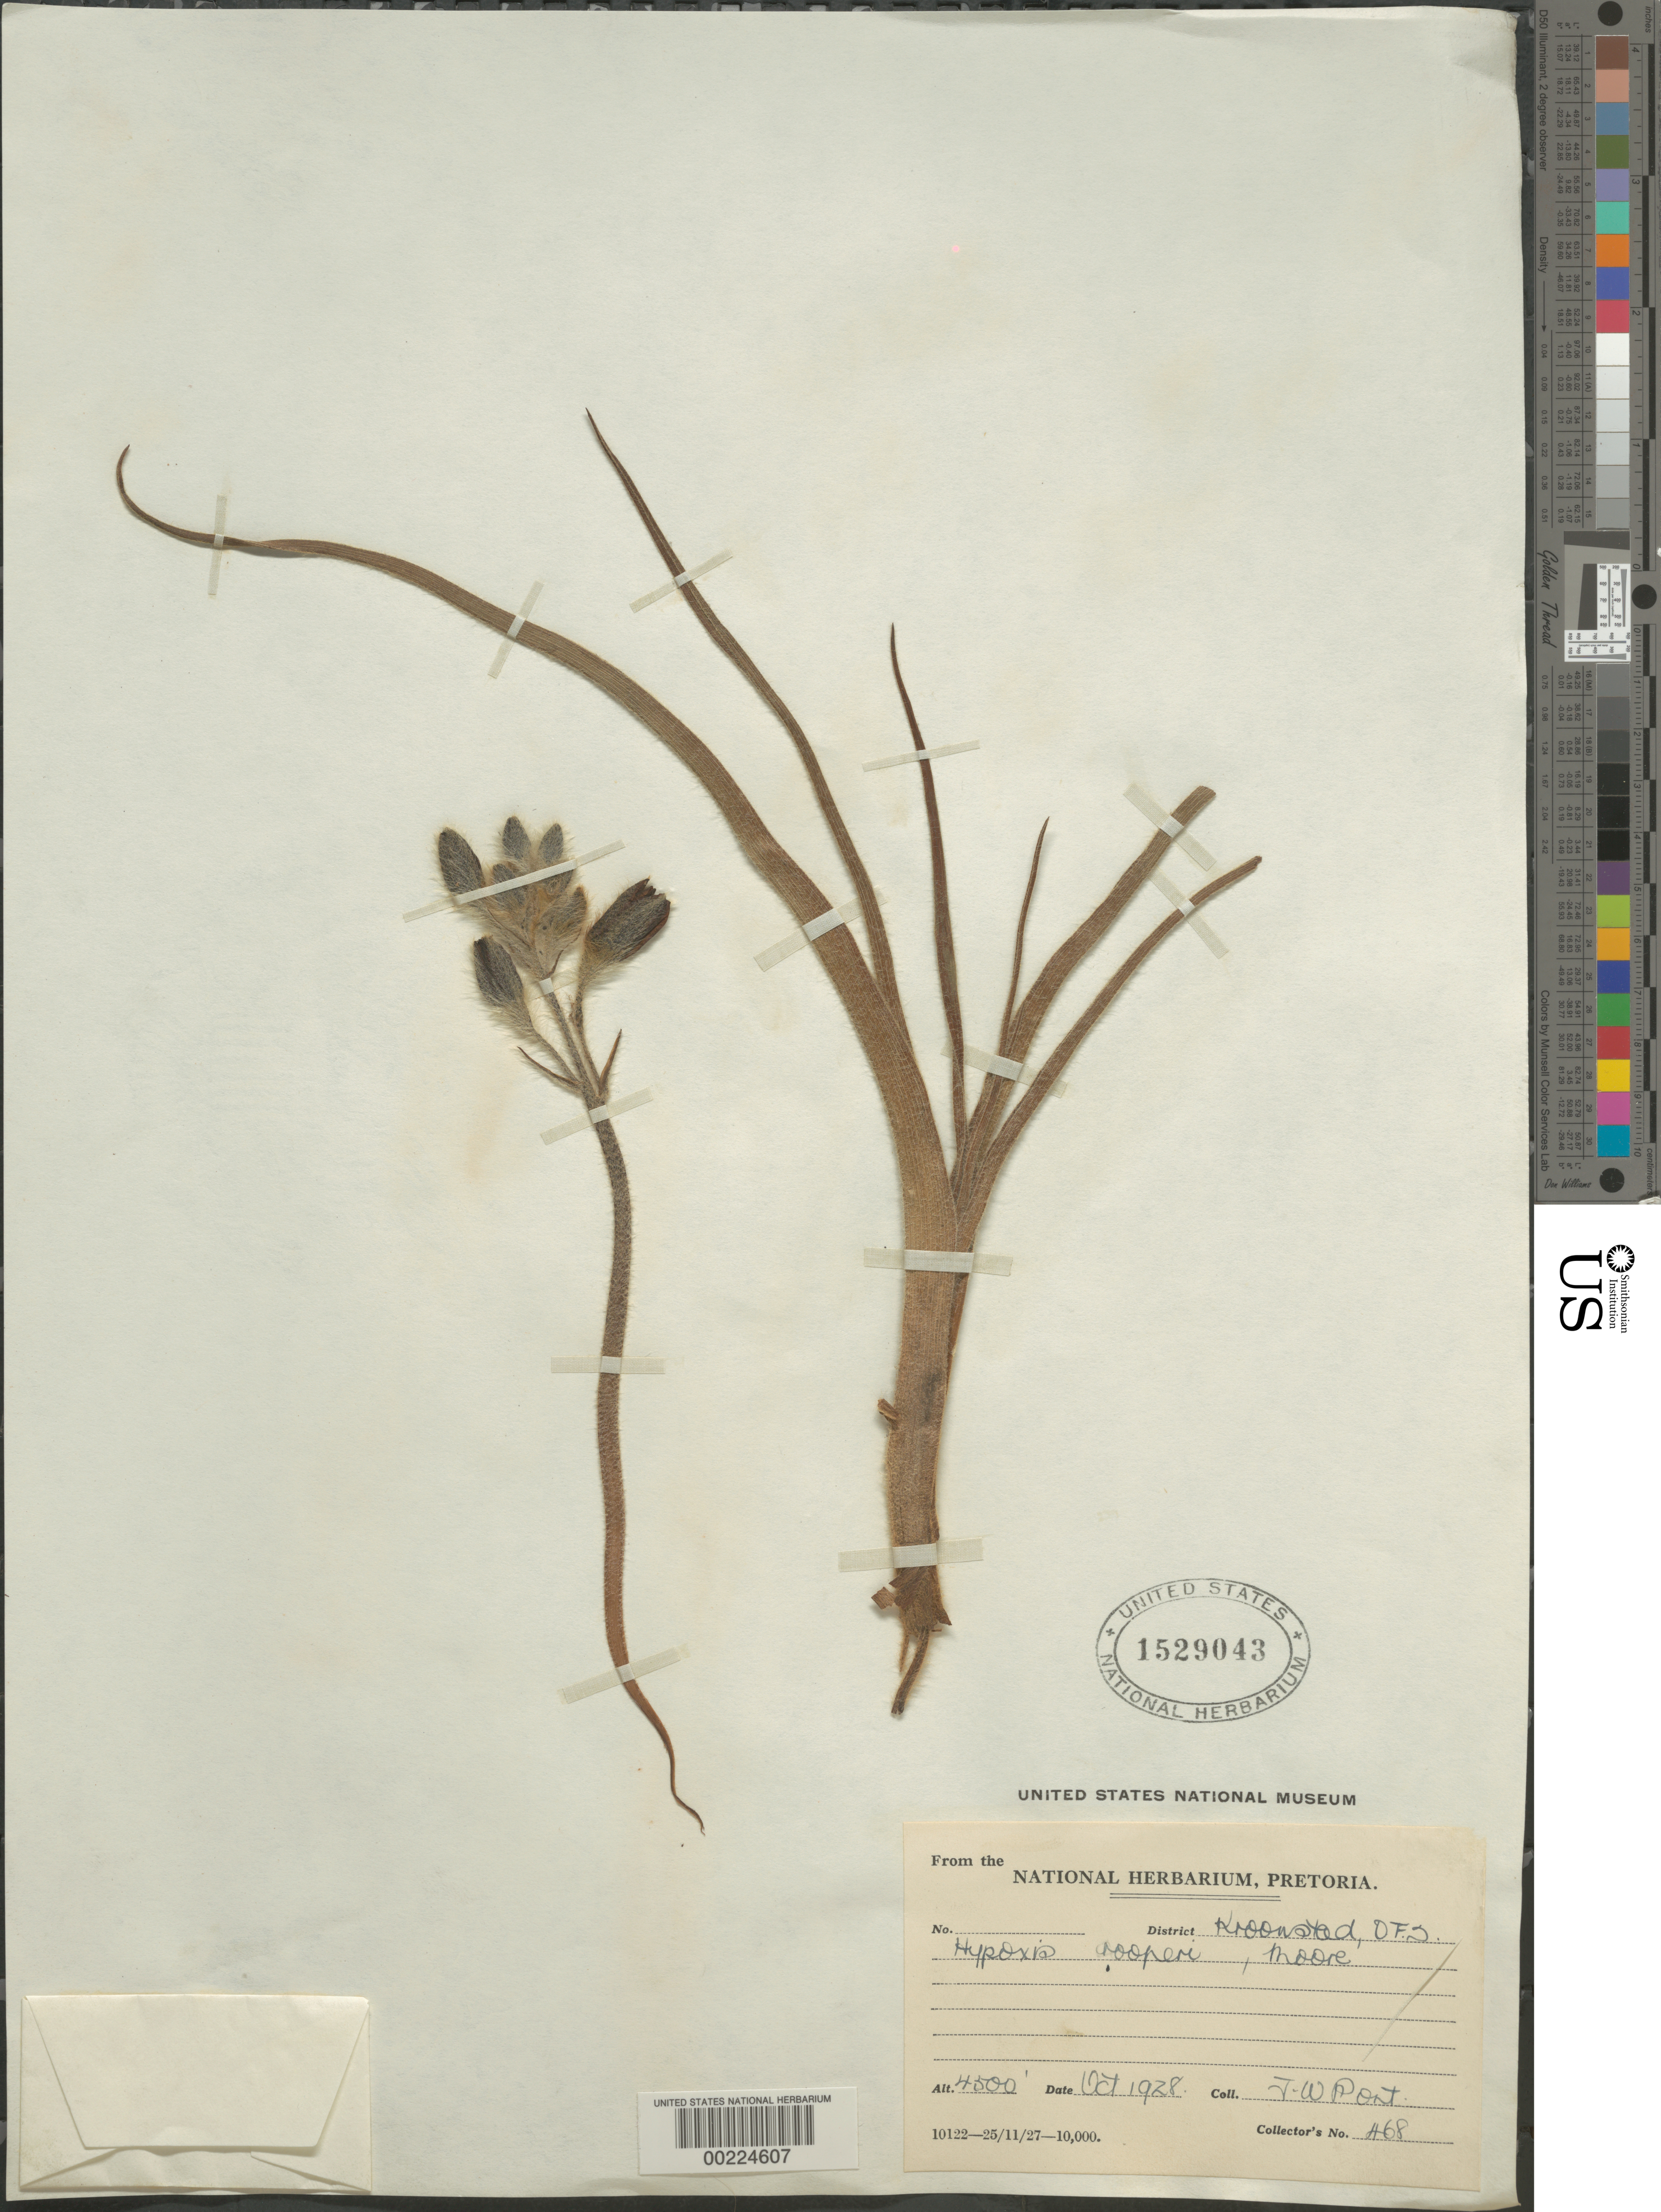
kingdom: Plantae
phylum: Tracheophyta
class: Liliopsida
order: Asparagales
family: Hypoxidaceae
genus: Hypoxis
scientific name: Hypoxis rooperi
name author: T. Moore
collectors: J. Pont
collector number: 468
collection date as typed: Oct 1928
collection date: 1928-10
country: South Africa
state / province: Free State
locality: Kroonstad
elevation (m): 1372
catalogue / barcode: US 1529043